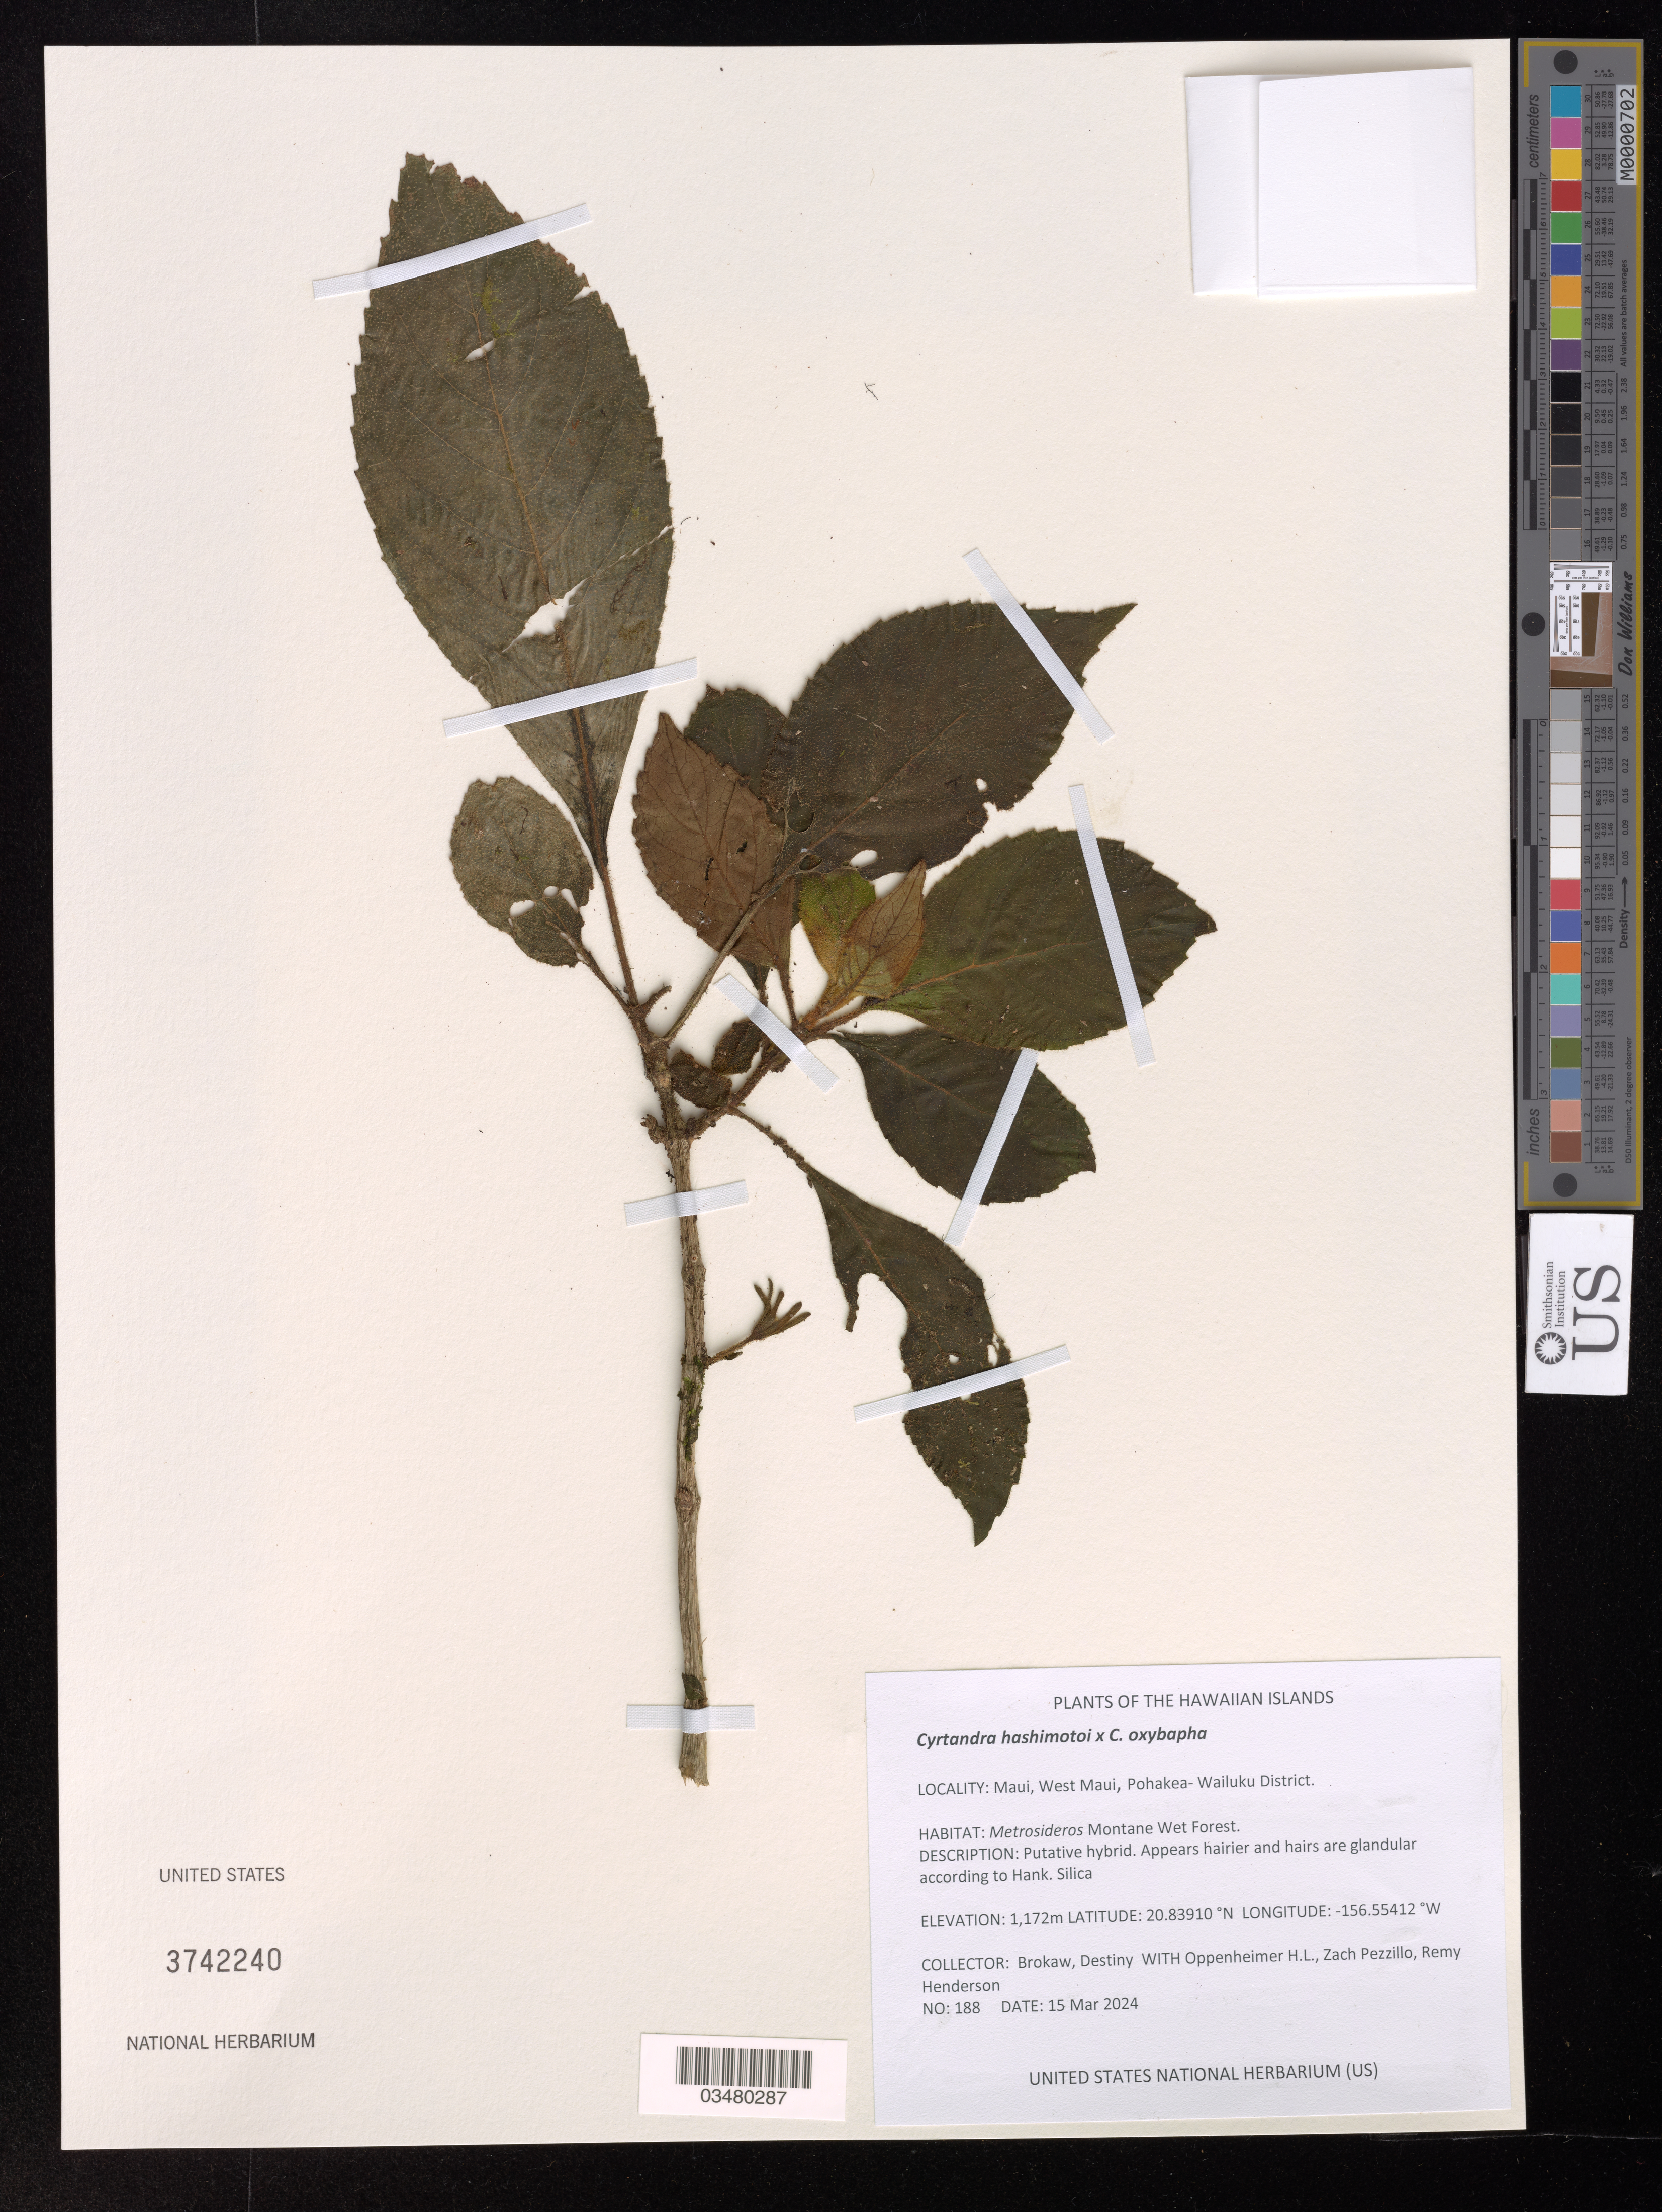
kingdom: Plantae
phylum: Tracheophyta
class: Magnoliopsida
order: Lamiales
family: Gesneriaceae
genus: Cyrtandra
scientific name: Cyrtandra hashimotoi x C. oxybapha W.L. Wagner & D.R. Herbst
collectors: H. L. Oppenheimer, Z. Pezzillo & R. Henderson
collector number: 188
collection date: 2024-03-15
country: United States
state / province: Hawaii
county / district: Maui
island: Maui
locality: West Maui, Pohakea-Wailuku District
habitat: Montane wet forest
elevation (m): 1172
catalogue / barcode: US 3742240